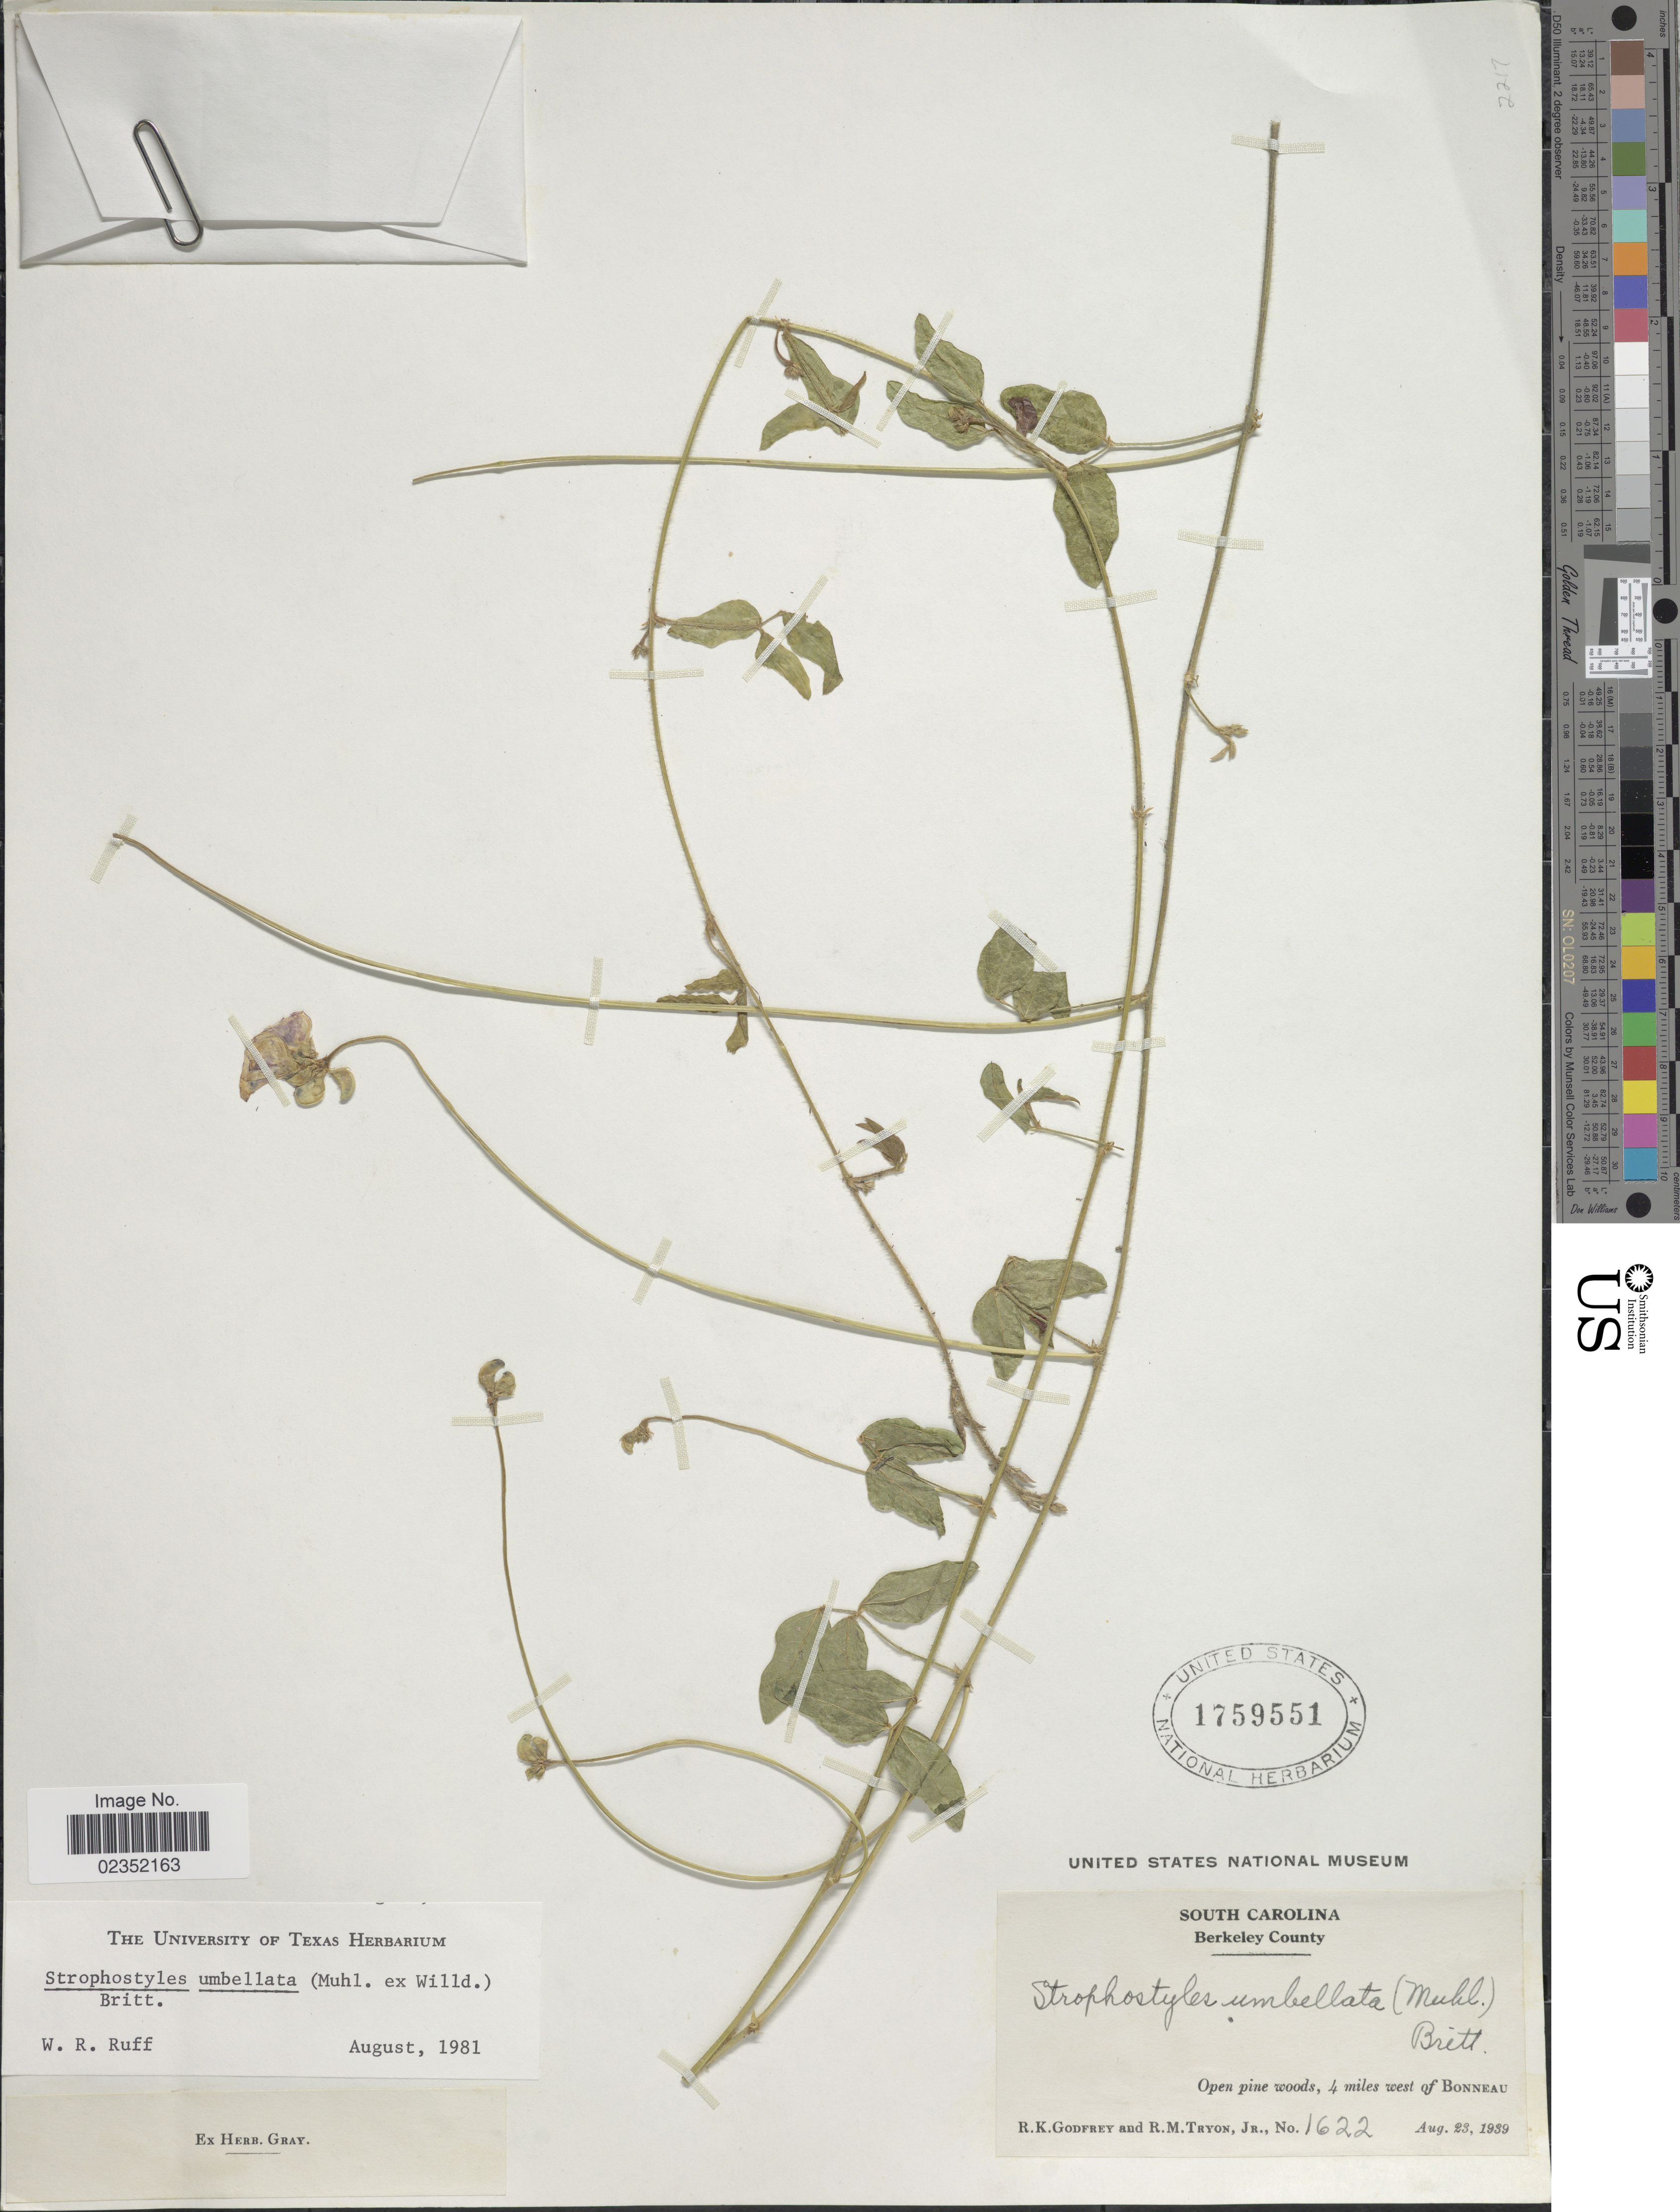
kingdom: Plantae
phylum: Tracheophyta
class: Magnoliopsida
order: Fabales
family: Fabaceae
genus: Strophostyles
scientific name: Strophostyles umbellata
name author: (Muhl. ex Willd.) Britton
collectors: R. K. Godfrey & R. M. Tryon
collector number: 1622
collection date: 1939-08-23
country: United States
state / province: South Carolina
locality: Berkeley County. Open pine woods, 4 miles west of Bonneau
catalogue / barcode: US 1759551